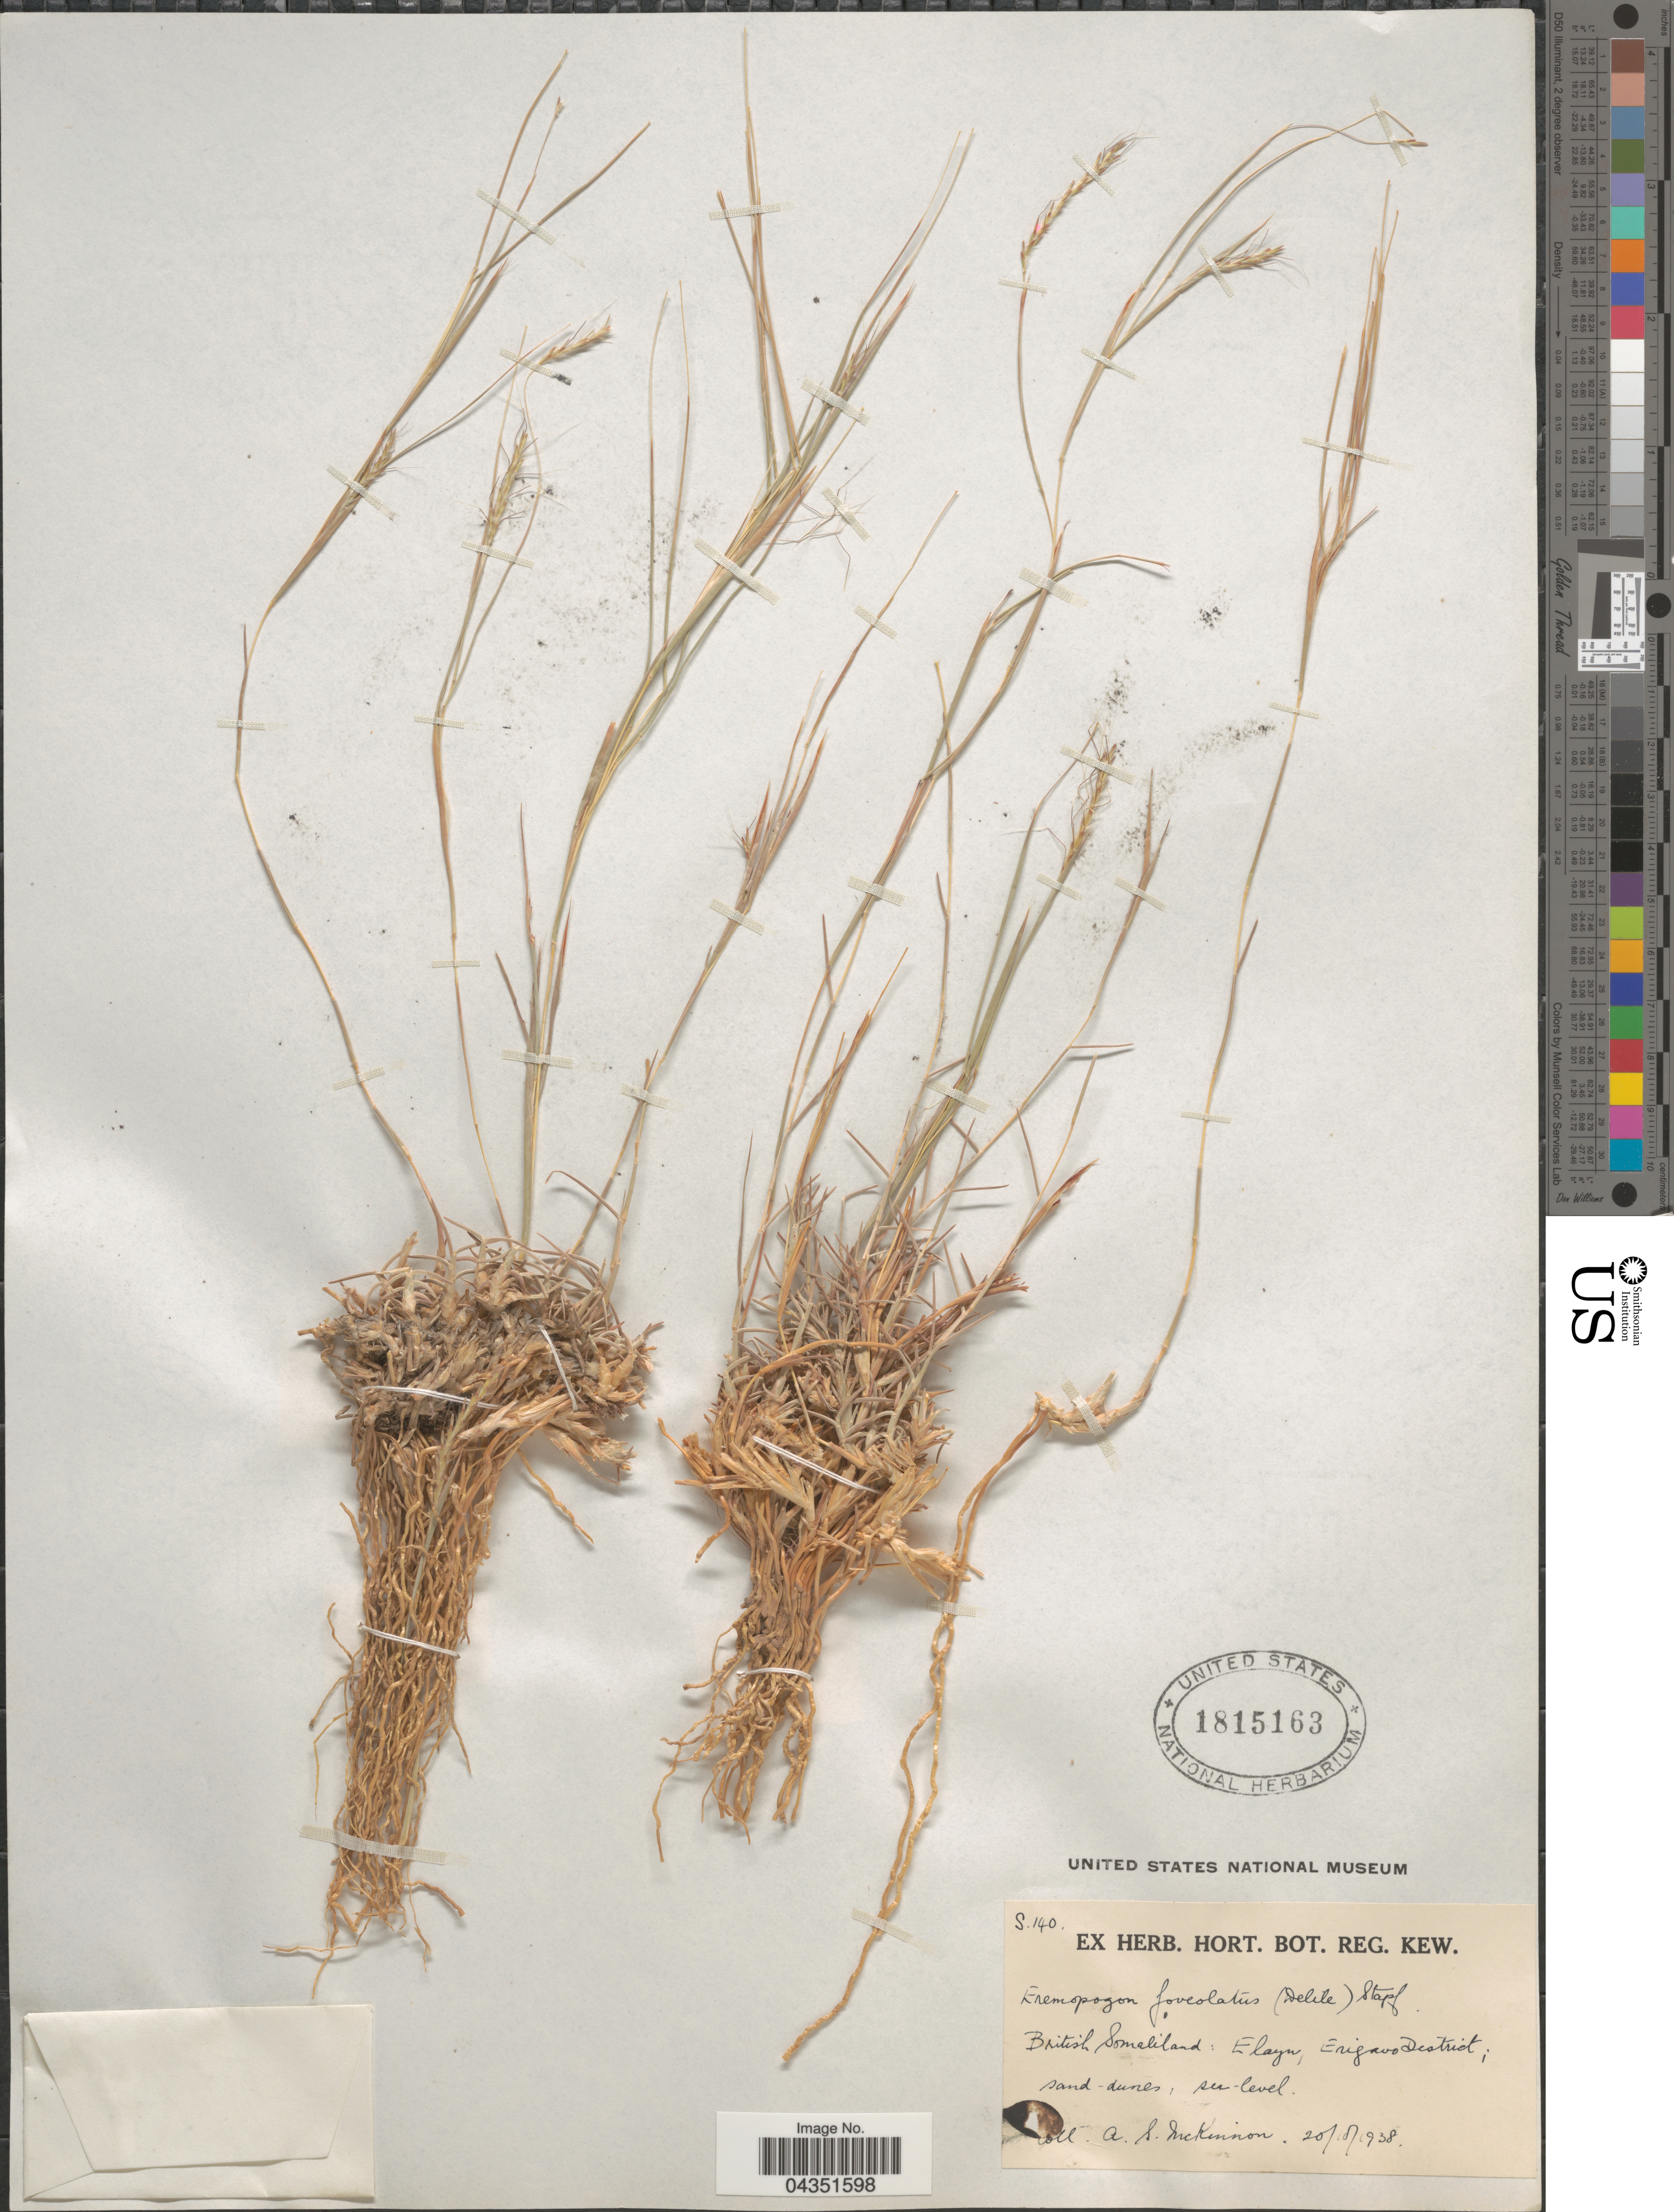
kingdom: Plantae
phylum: Tracheophyta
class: Liliopsida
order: Poales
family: Poaceae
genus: Eremopogon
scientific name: Eremopogon foveolatus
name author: (Delile) Stapf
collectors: A. Mckinnon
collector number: S140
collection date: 1938-10-20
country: Somalia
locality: British Somaliland; Elaya, Erigavo District.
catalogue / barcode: US 1815163